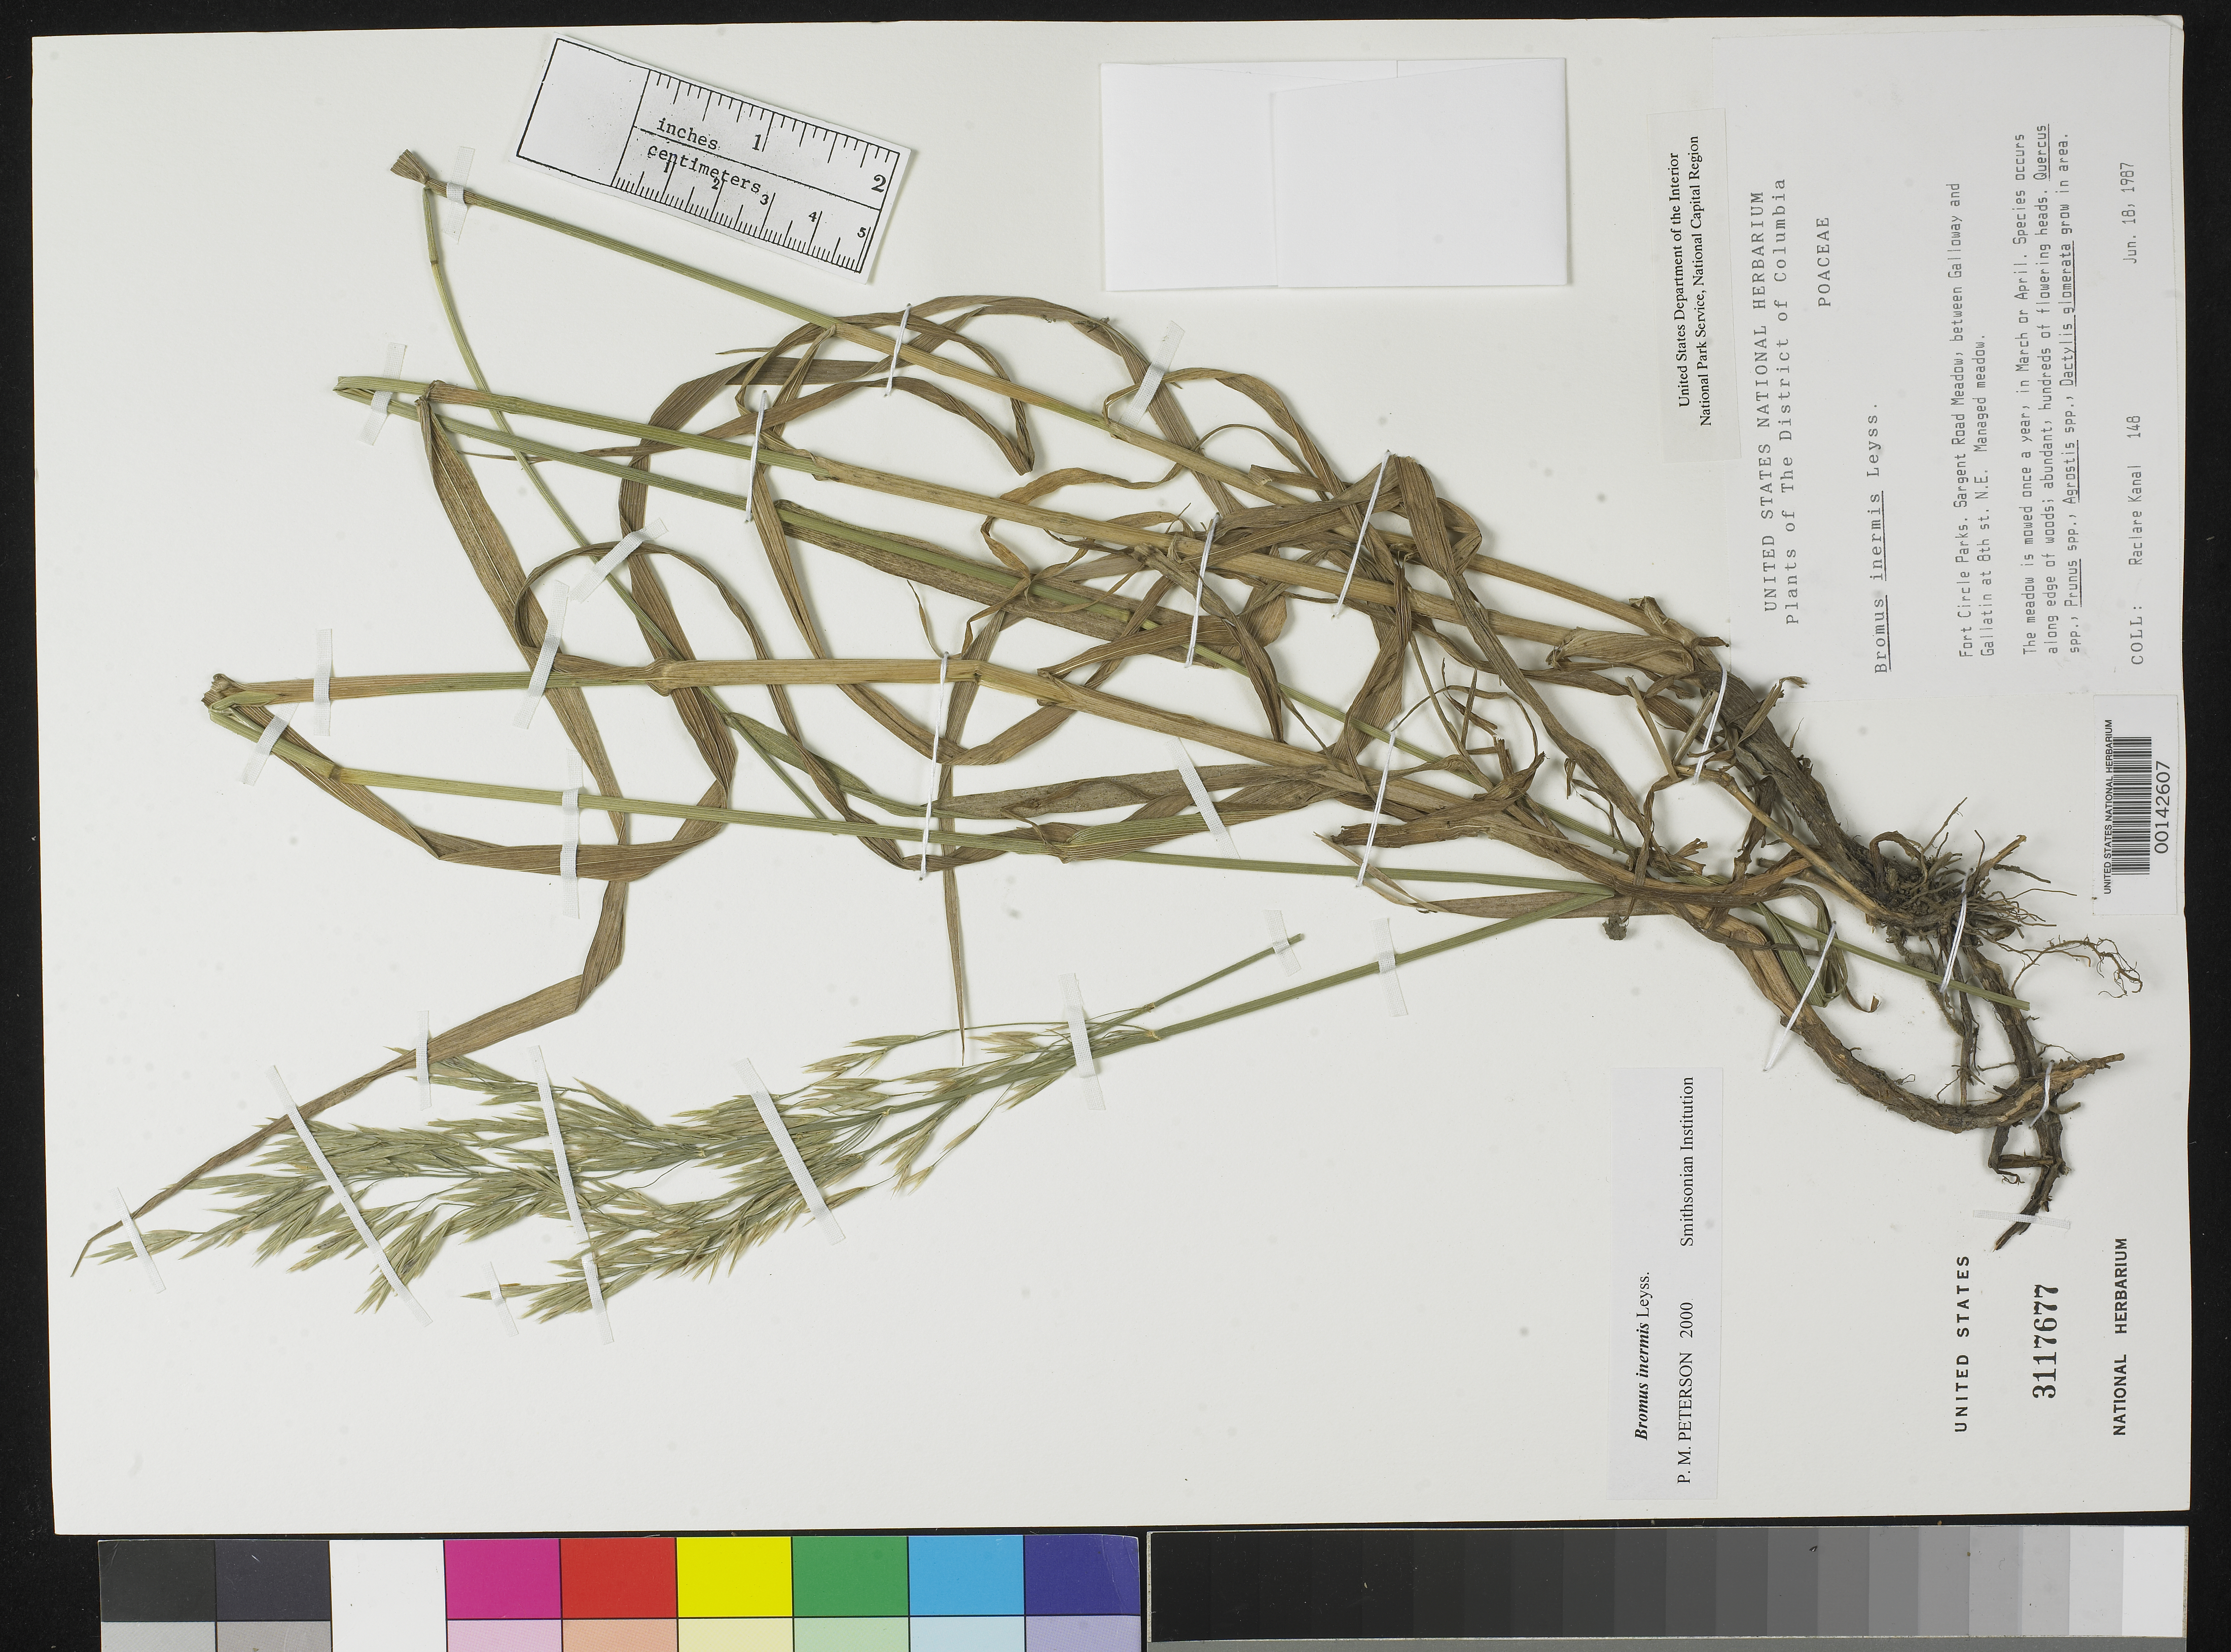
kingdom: Plantae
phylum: Tracheophyta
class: Liliopsida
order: Poales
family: Poaceae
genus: Bromus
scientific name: Bromus inermis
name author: Leyss.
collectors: R. Kanal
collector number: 148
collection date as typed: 18 Jun 1987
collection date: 1987-06-18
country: United States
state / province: District of Columbia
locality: Fort Circle Parks, Sargent Road meadow, between Galloway and Gallatin at 8th St. NE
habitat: Managed meadow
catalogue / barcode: US 3117677